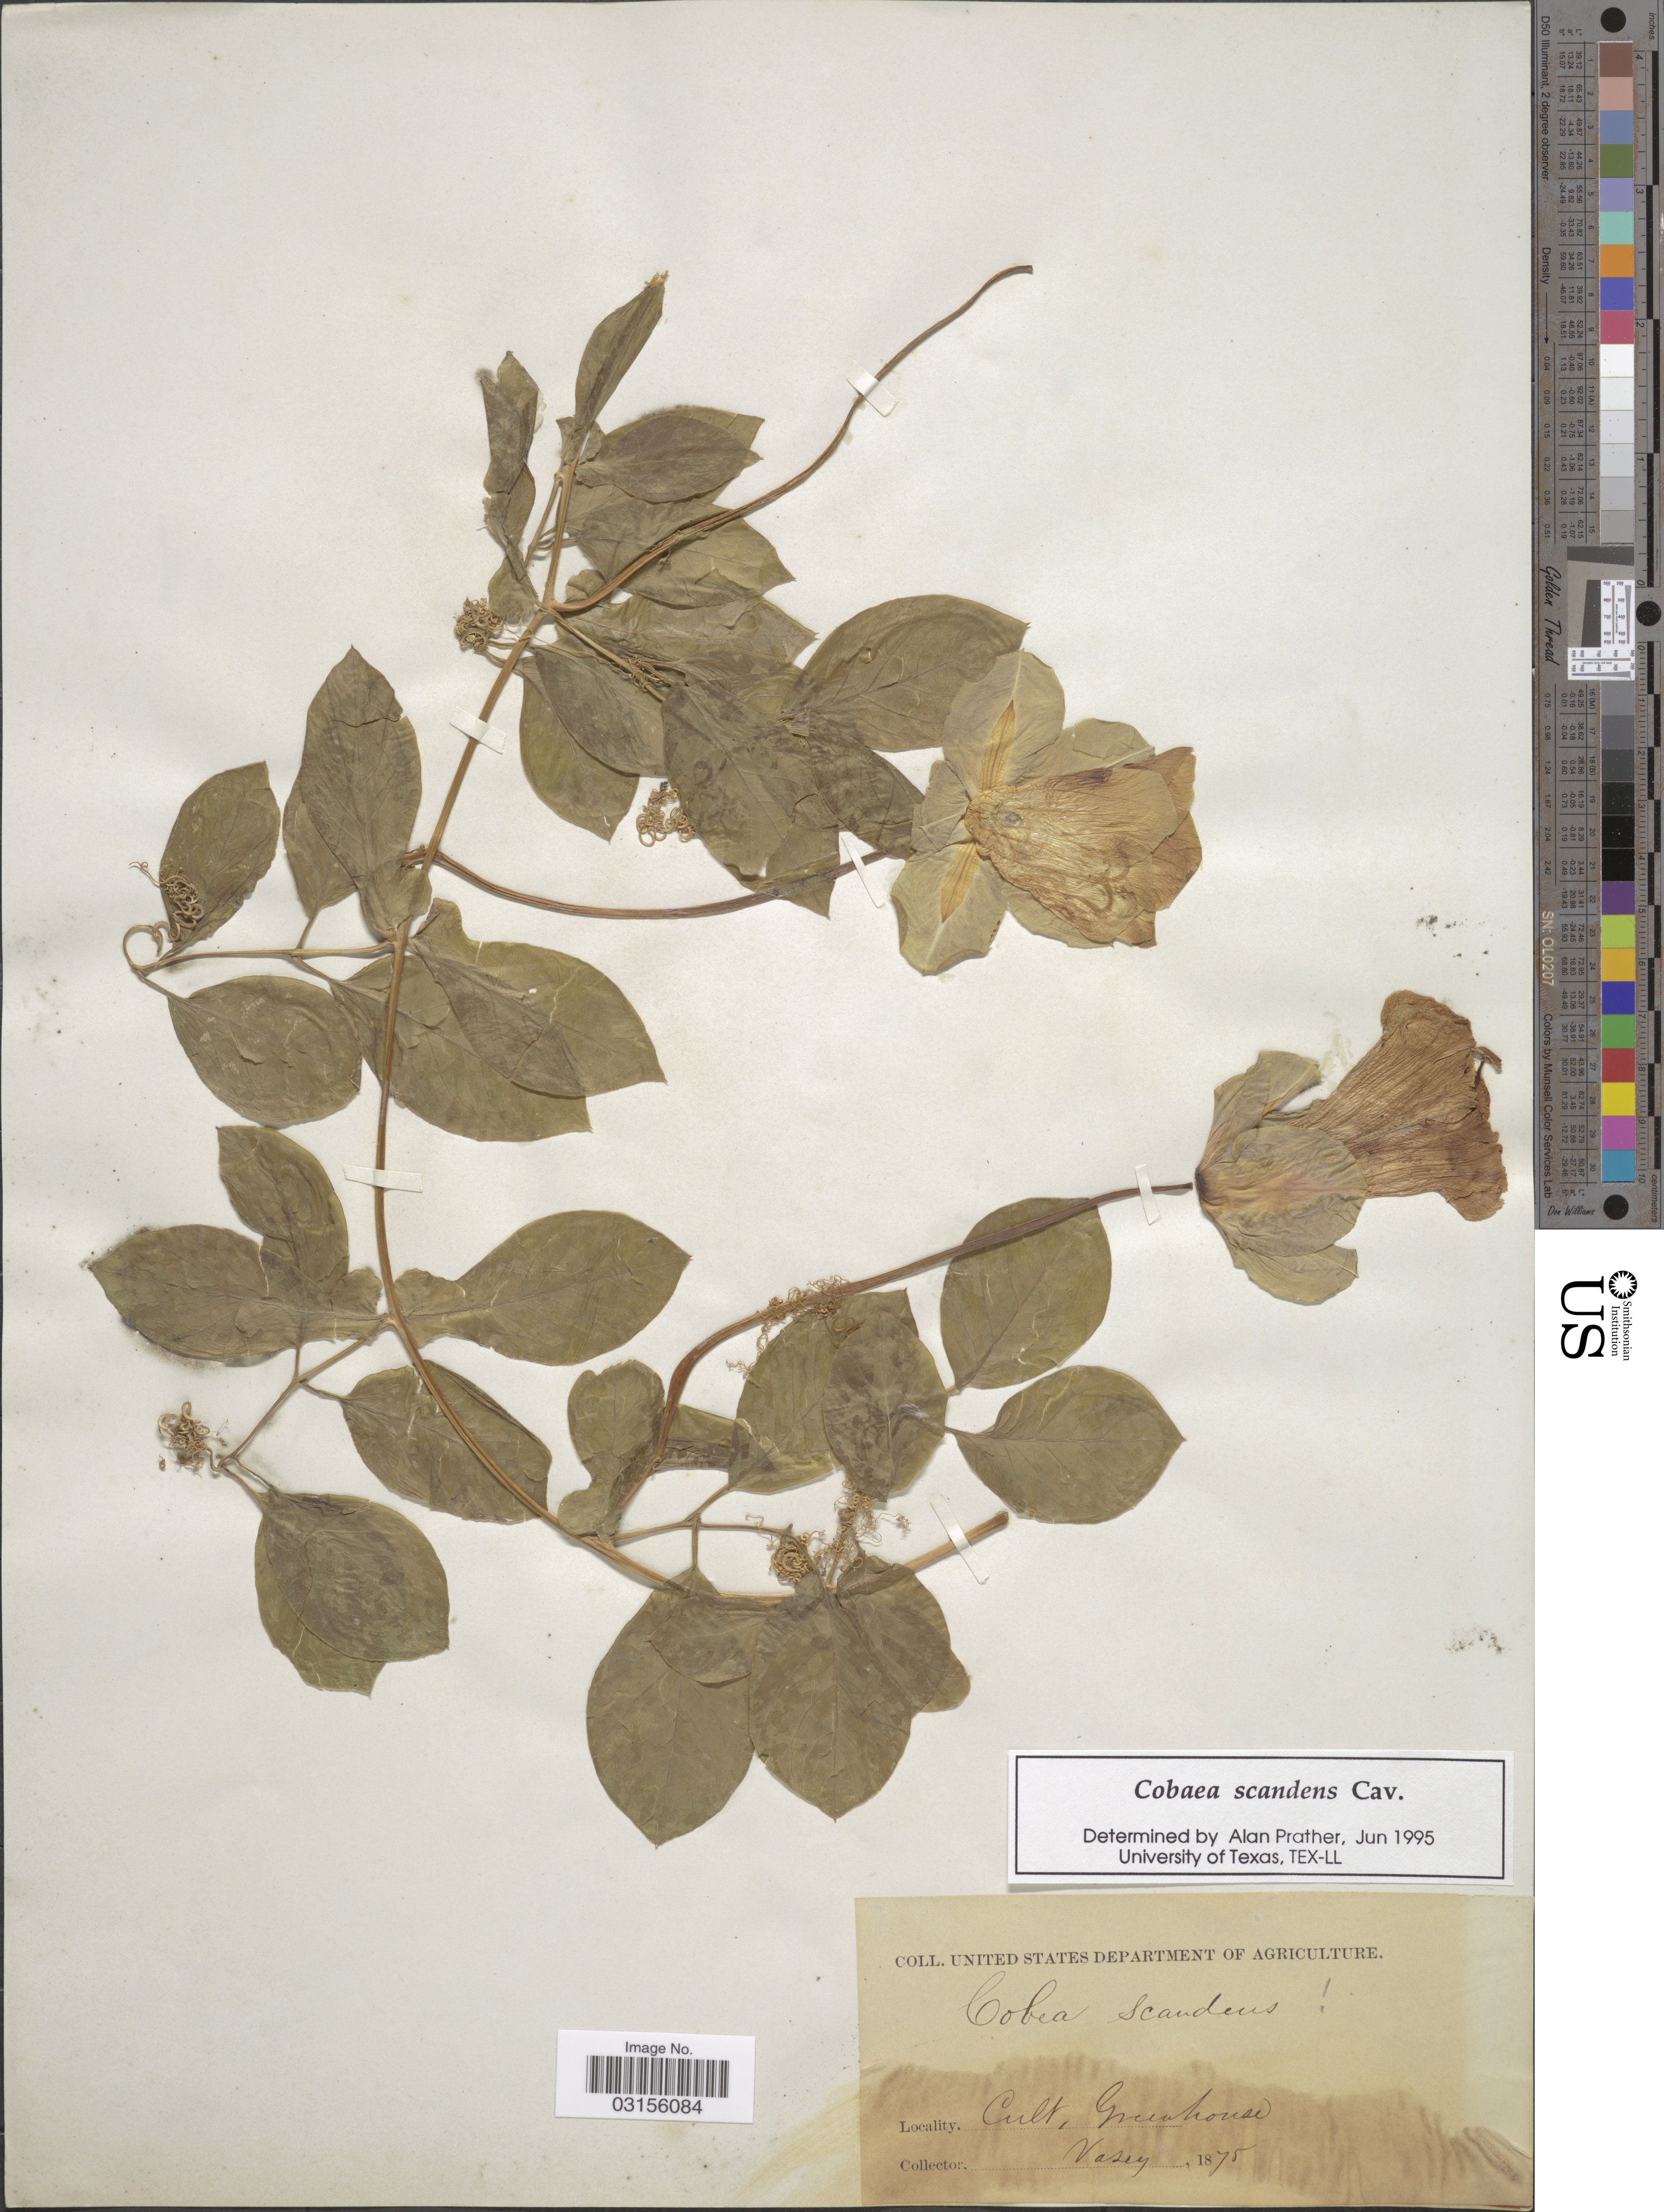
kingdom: Plantae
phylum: Tracheophyta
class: Magnoliopsida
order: Ericales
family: Polemoniaceae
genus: Cobaea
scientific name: Cobaea scandens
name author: Cav.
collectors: Vasey, --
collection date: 1875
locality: Greenhouse.